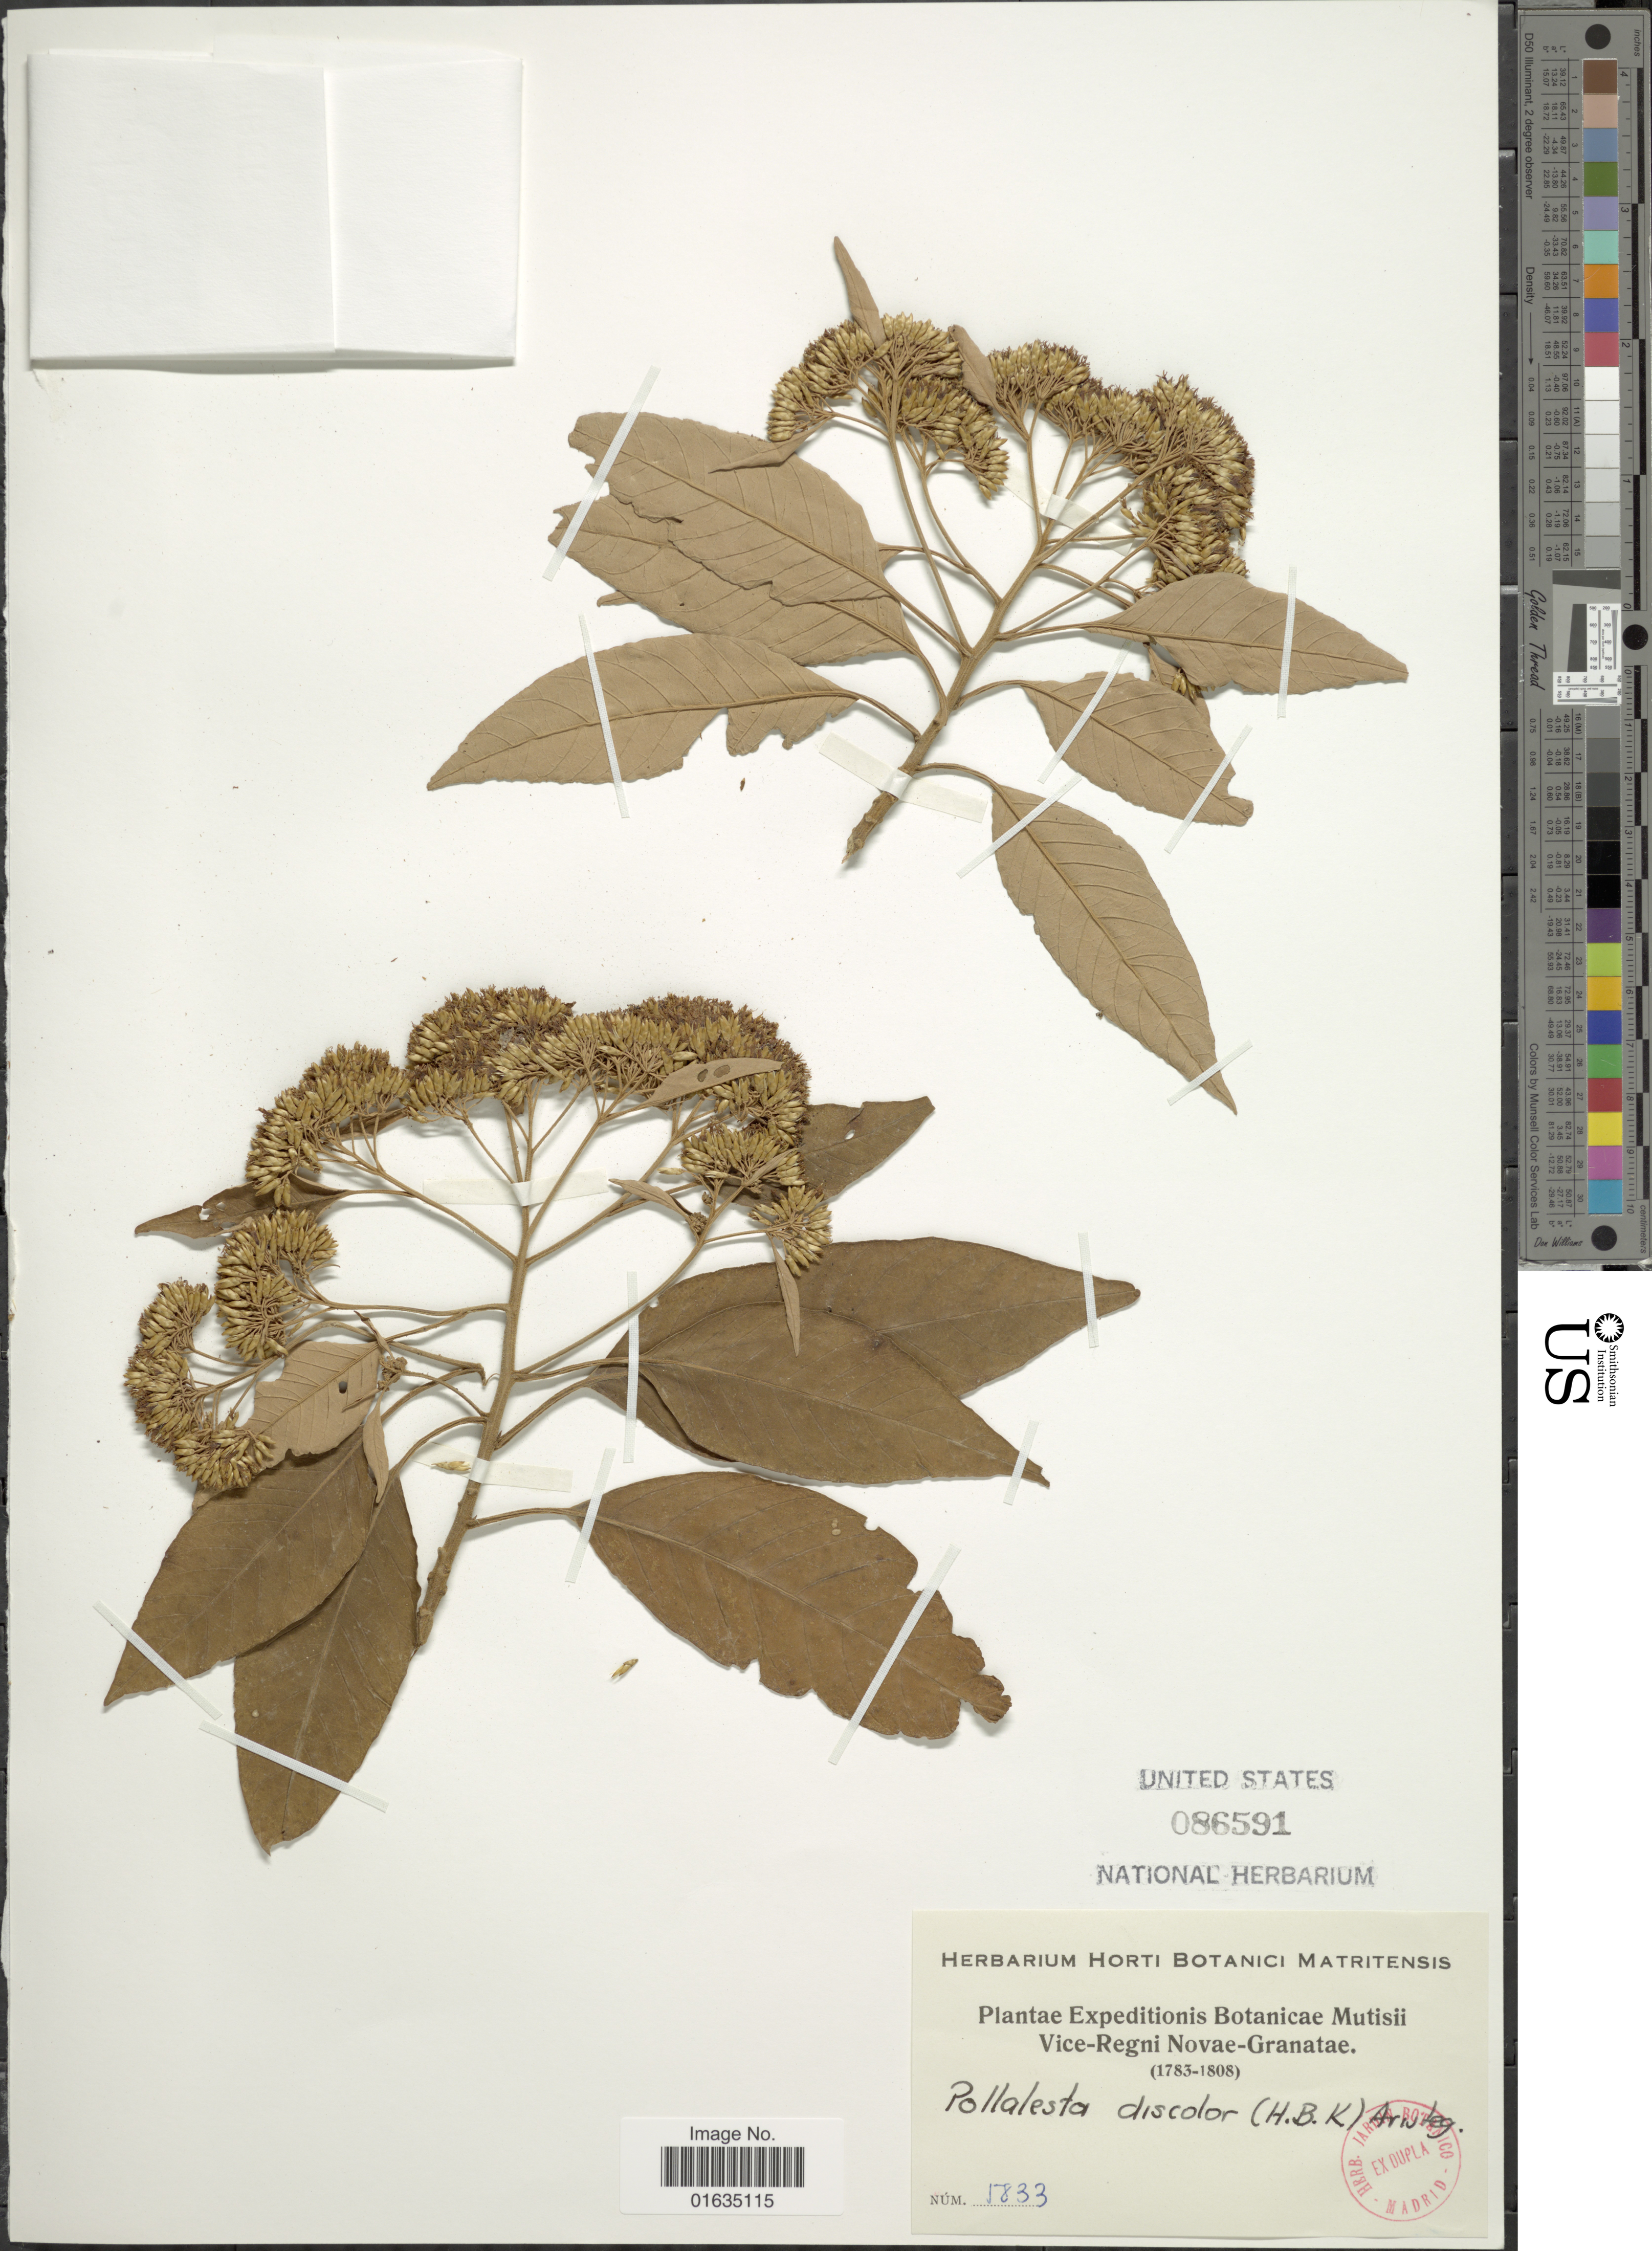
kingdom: Plantae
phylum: Tracheophyta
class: Magnoliopsida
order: Asterales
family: Asteraceae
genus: Pollalesta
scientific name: Pollalesta discolor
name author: (Kunth) Aristeg.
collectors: Herbarium Horti Botanici Matritensis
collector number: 5833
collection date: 1783/1808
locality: Vice-Regni Novae-Granatae [unsure placement]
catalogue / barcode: US 86591